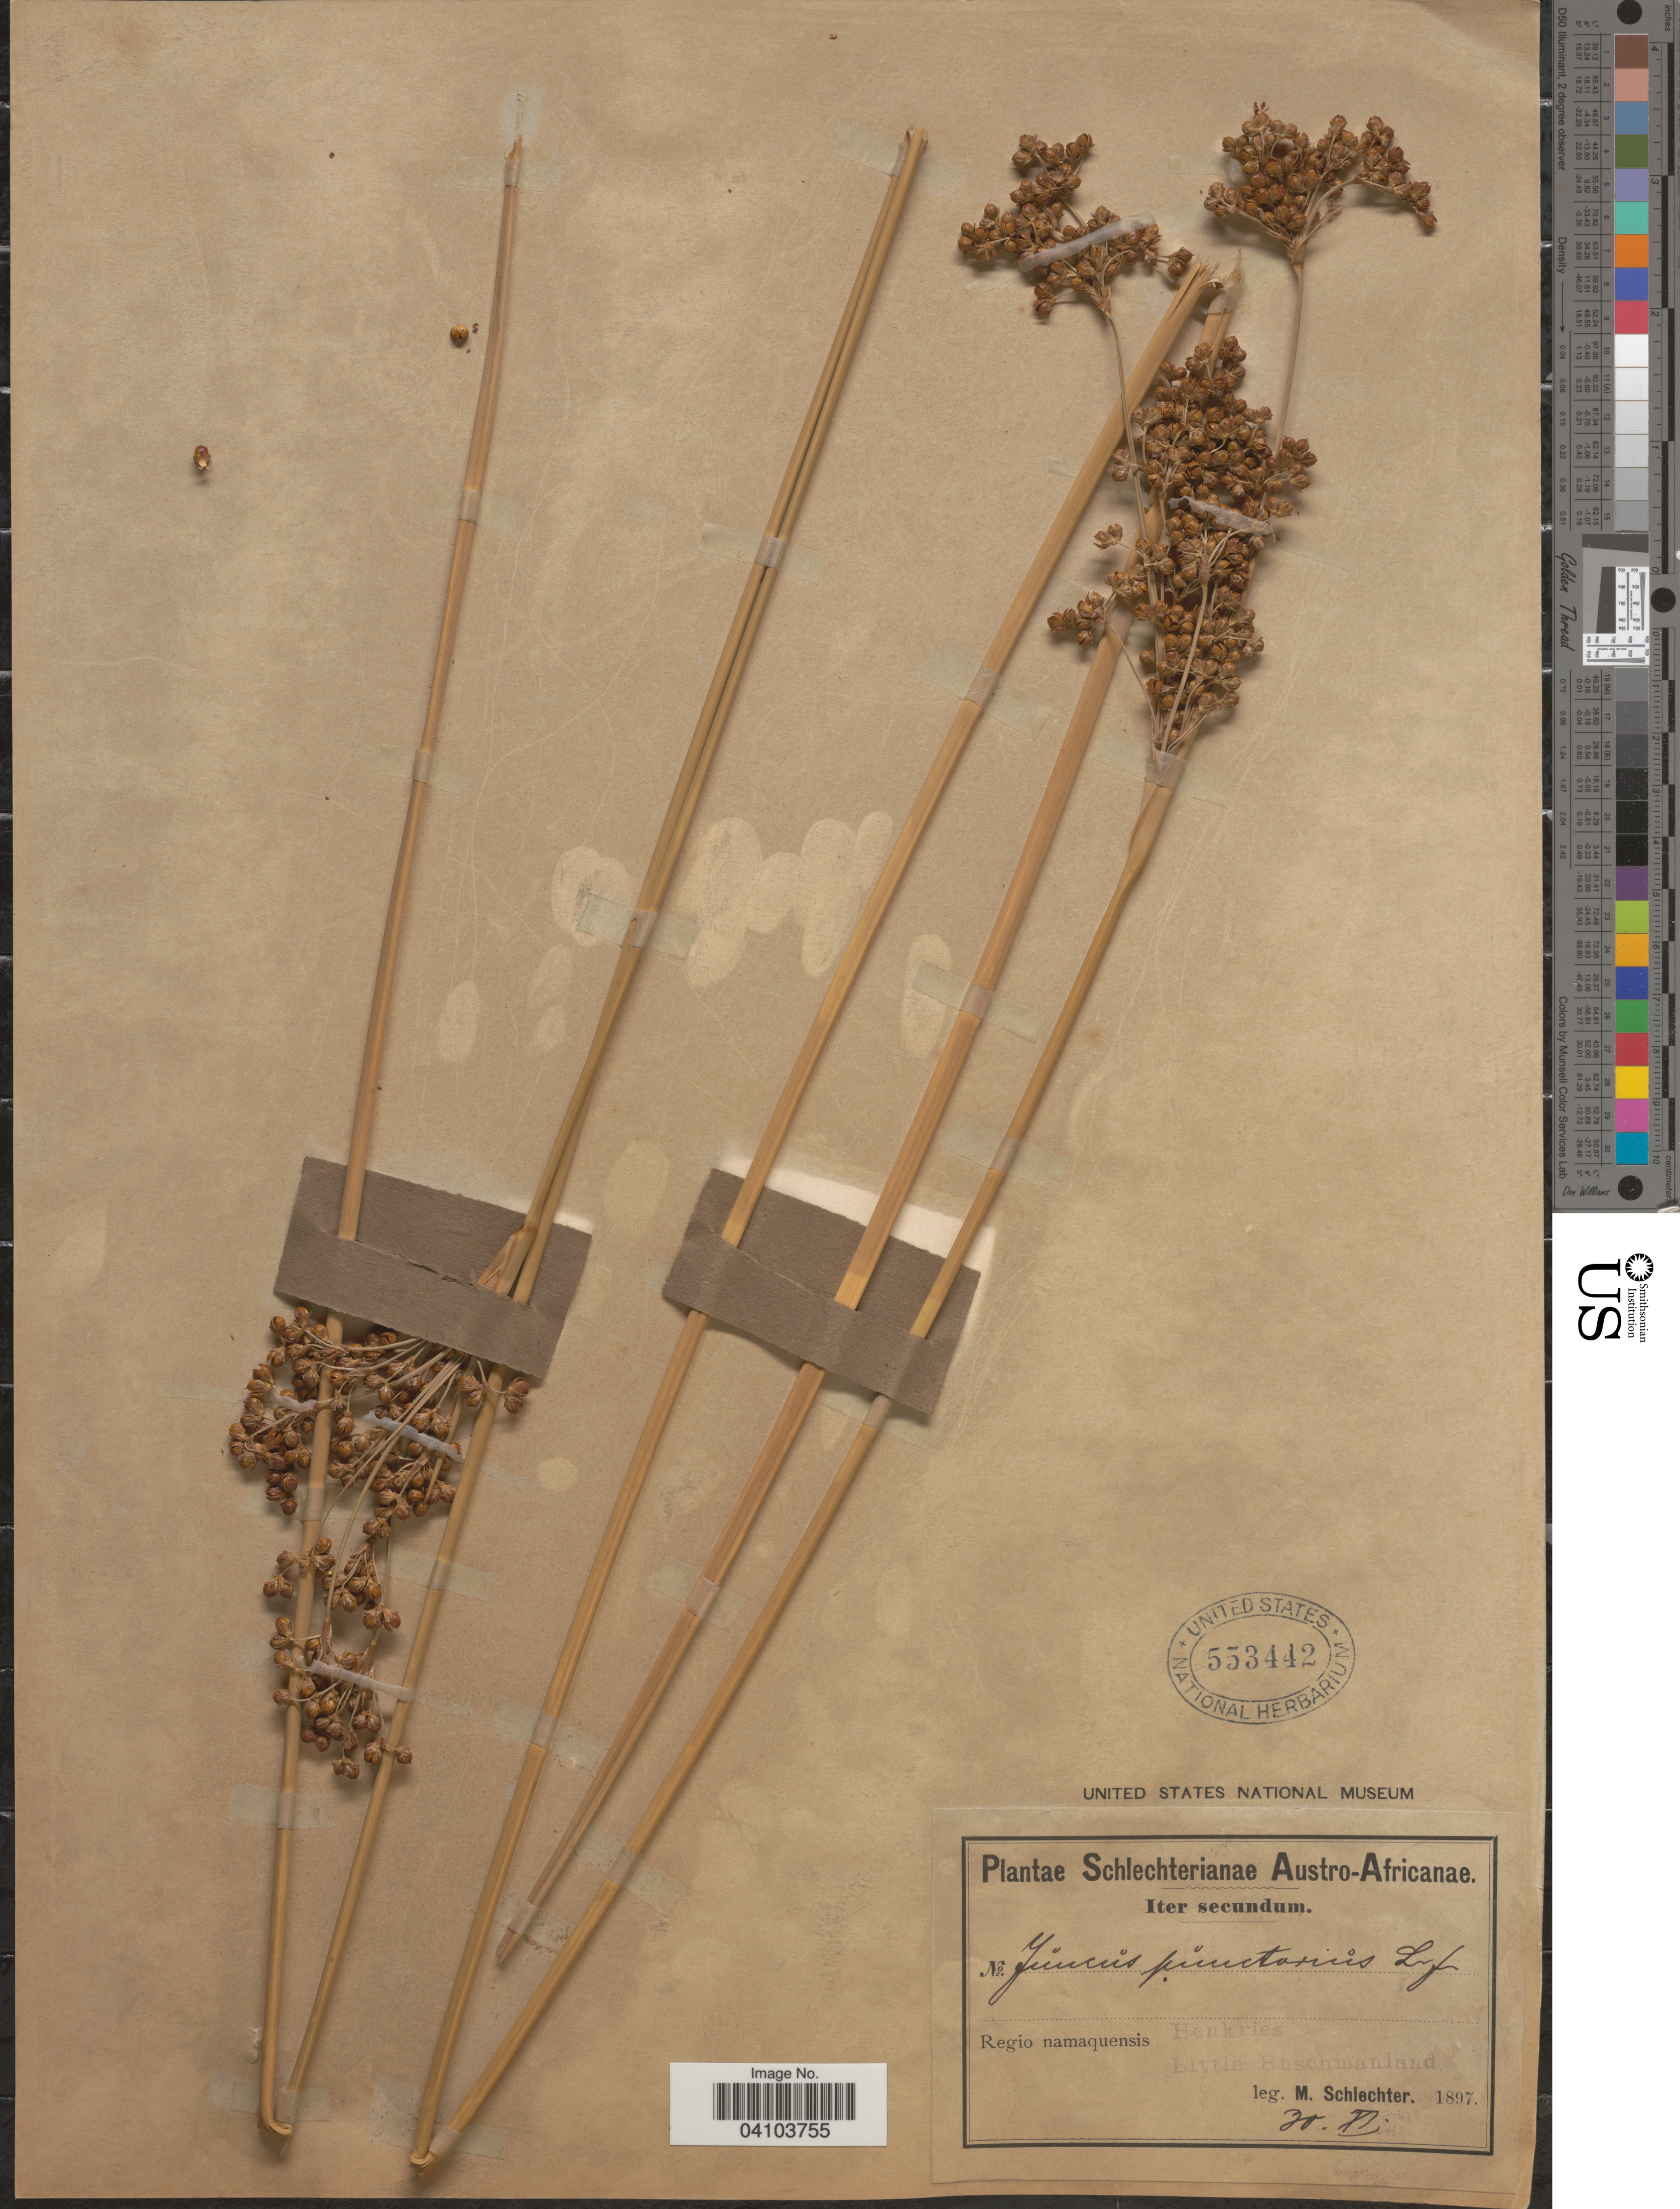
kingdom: Plantae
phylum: Tracheophyta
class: Liliopsida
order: Poales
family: Juncaceae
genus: Juncus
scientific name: Juncus punctorius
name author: L. f.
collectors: M. Schlechter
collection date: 1897-11-30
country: South Africa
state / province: Northern Cape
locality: Austro-Africanae. Iter secundum. Regio namaquensis. Henkries. Little Buschmanland.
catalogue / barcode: US 553442